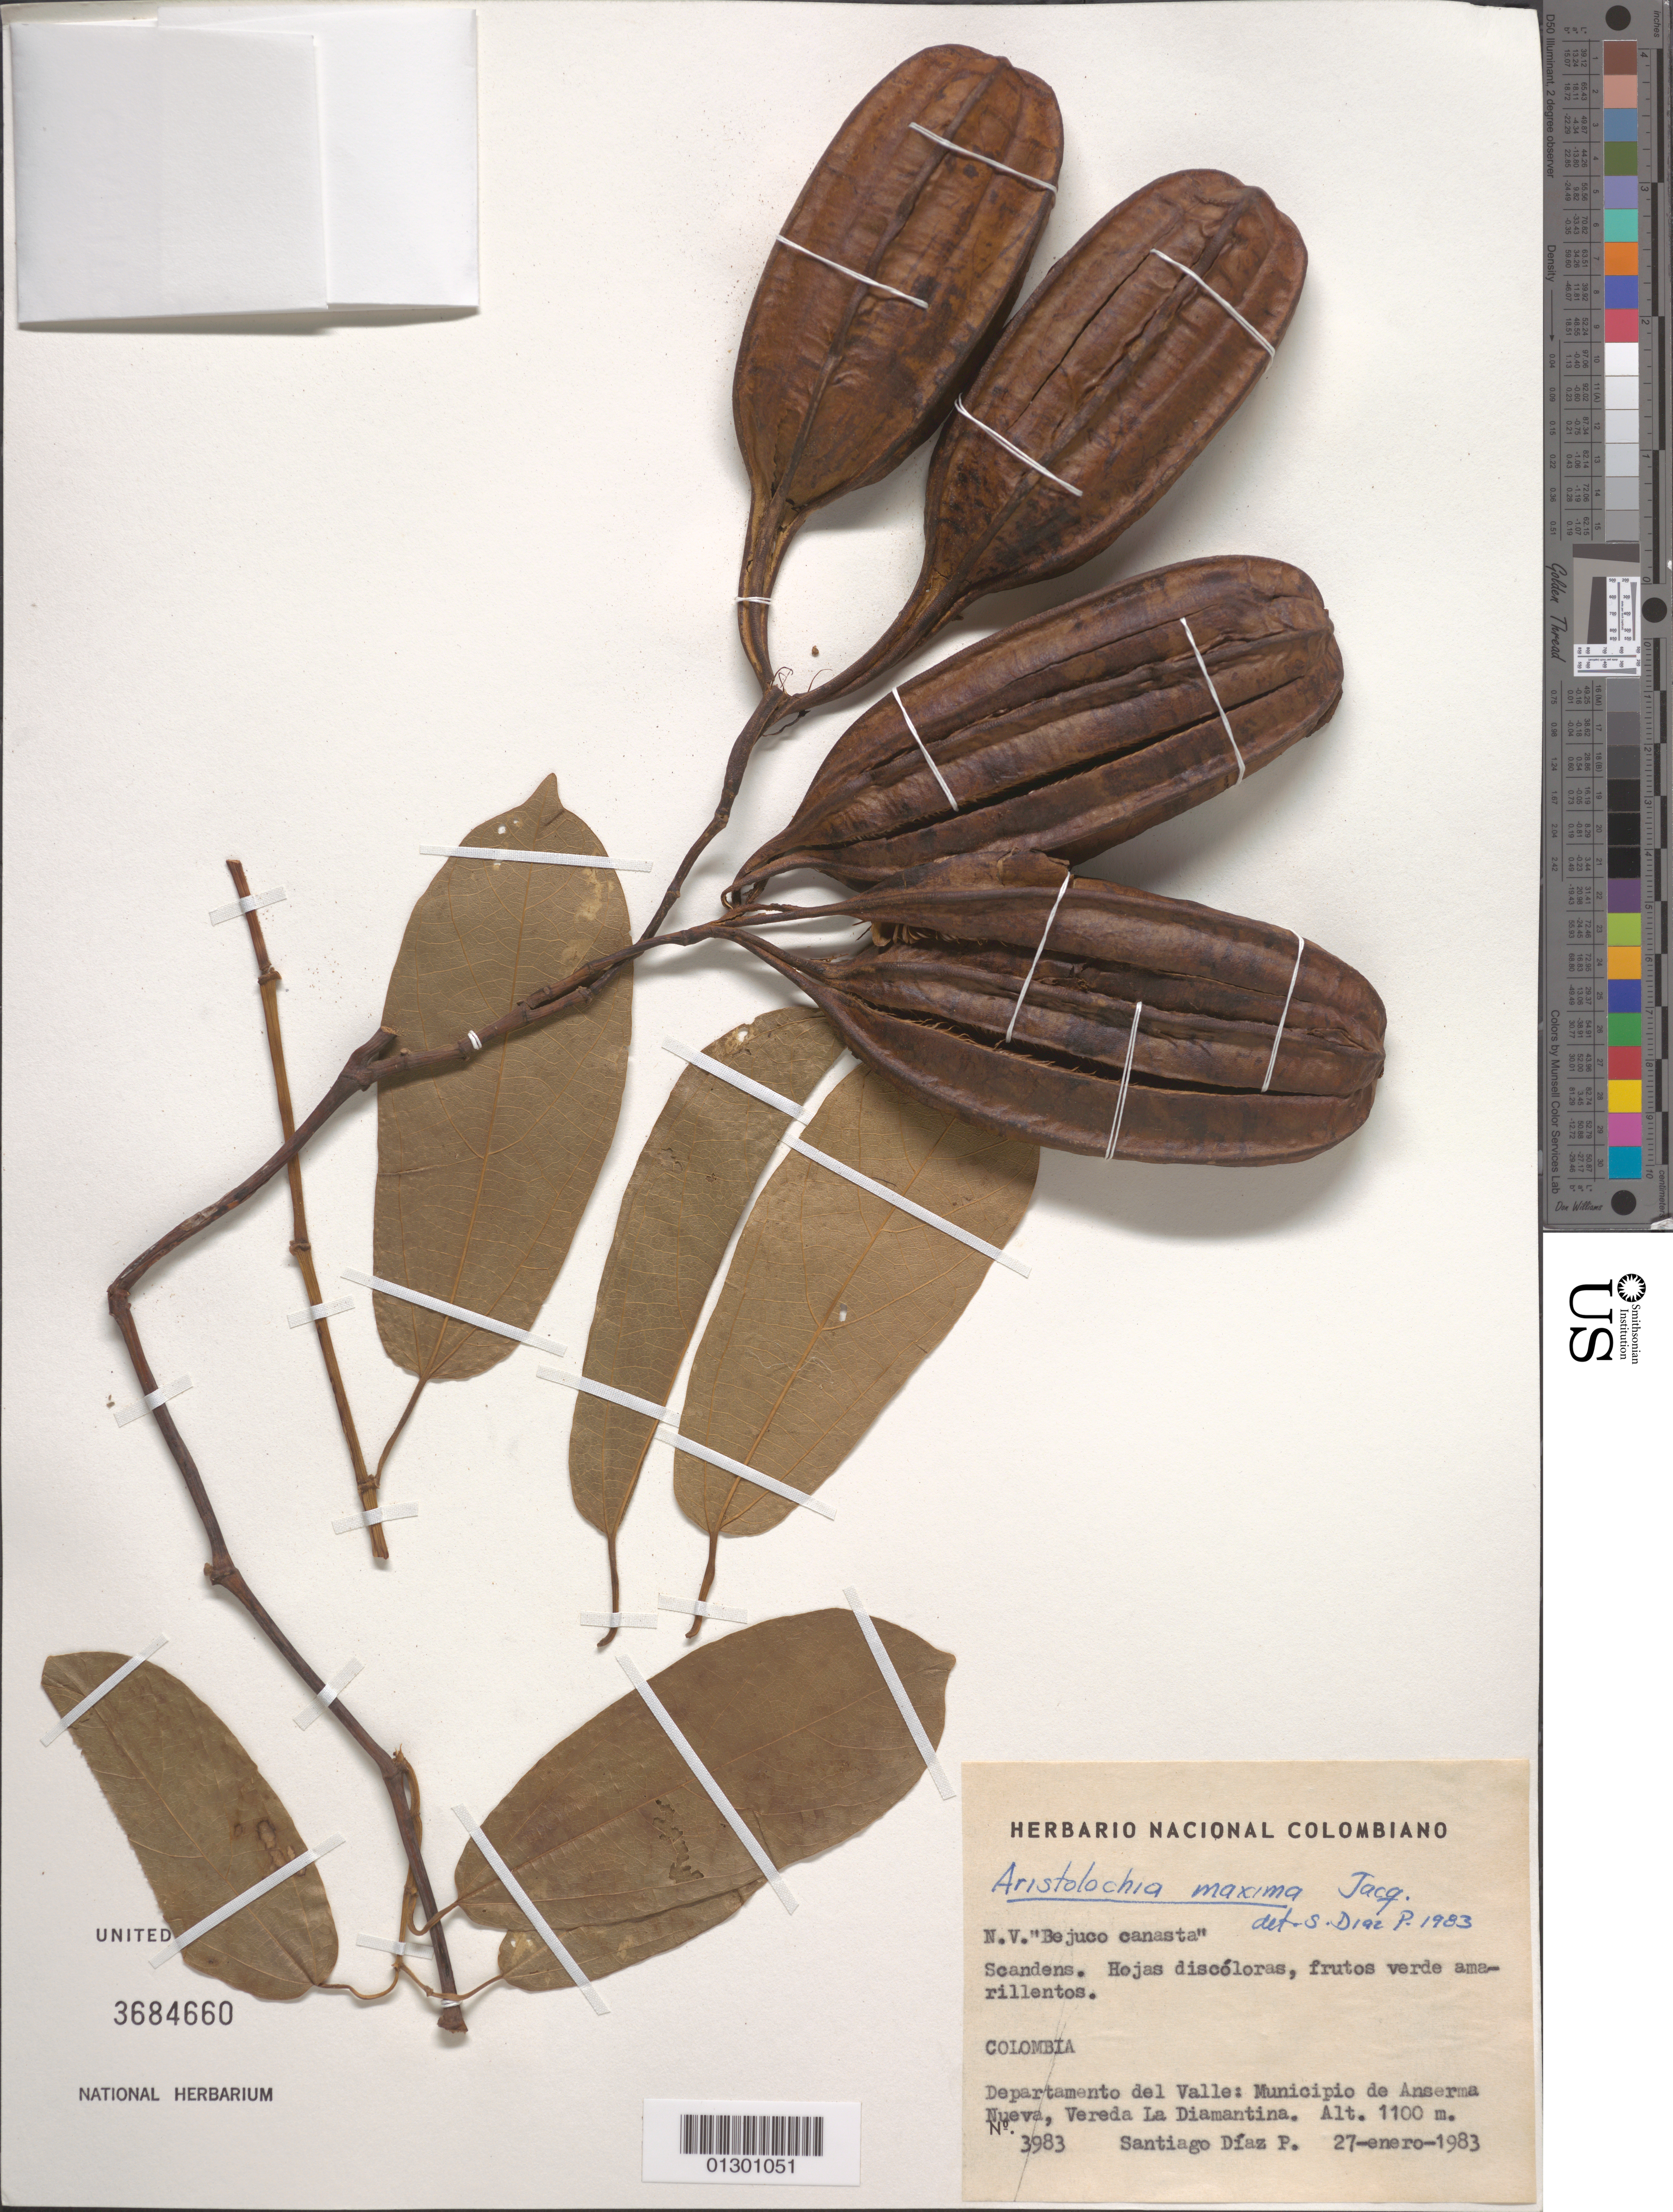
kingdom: Plantae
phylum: Tracheophyta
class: Magnoliopsida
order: Piperales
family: Aristolochiaceae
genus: Aristolochia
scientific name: Aristolochia maxima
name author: Jacq.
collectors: Diaz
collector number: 3983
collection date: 1983-01-27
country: Colombia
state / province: Valle del Cauca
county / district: Ansermanuevo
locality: Vereda La Diamantina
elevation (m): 1100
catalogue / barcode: US 3684660